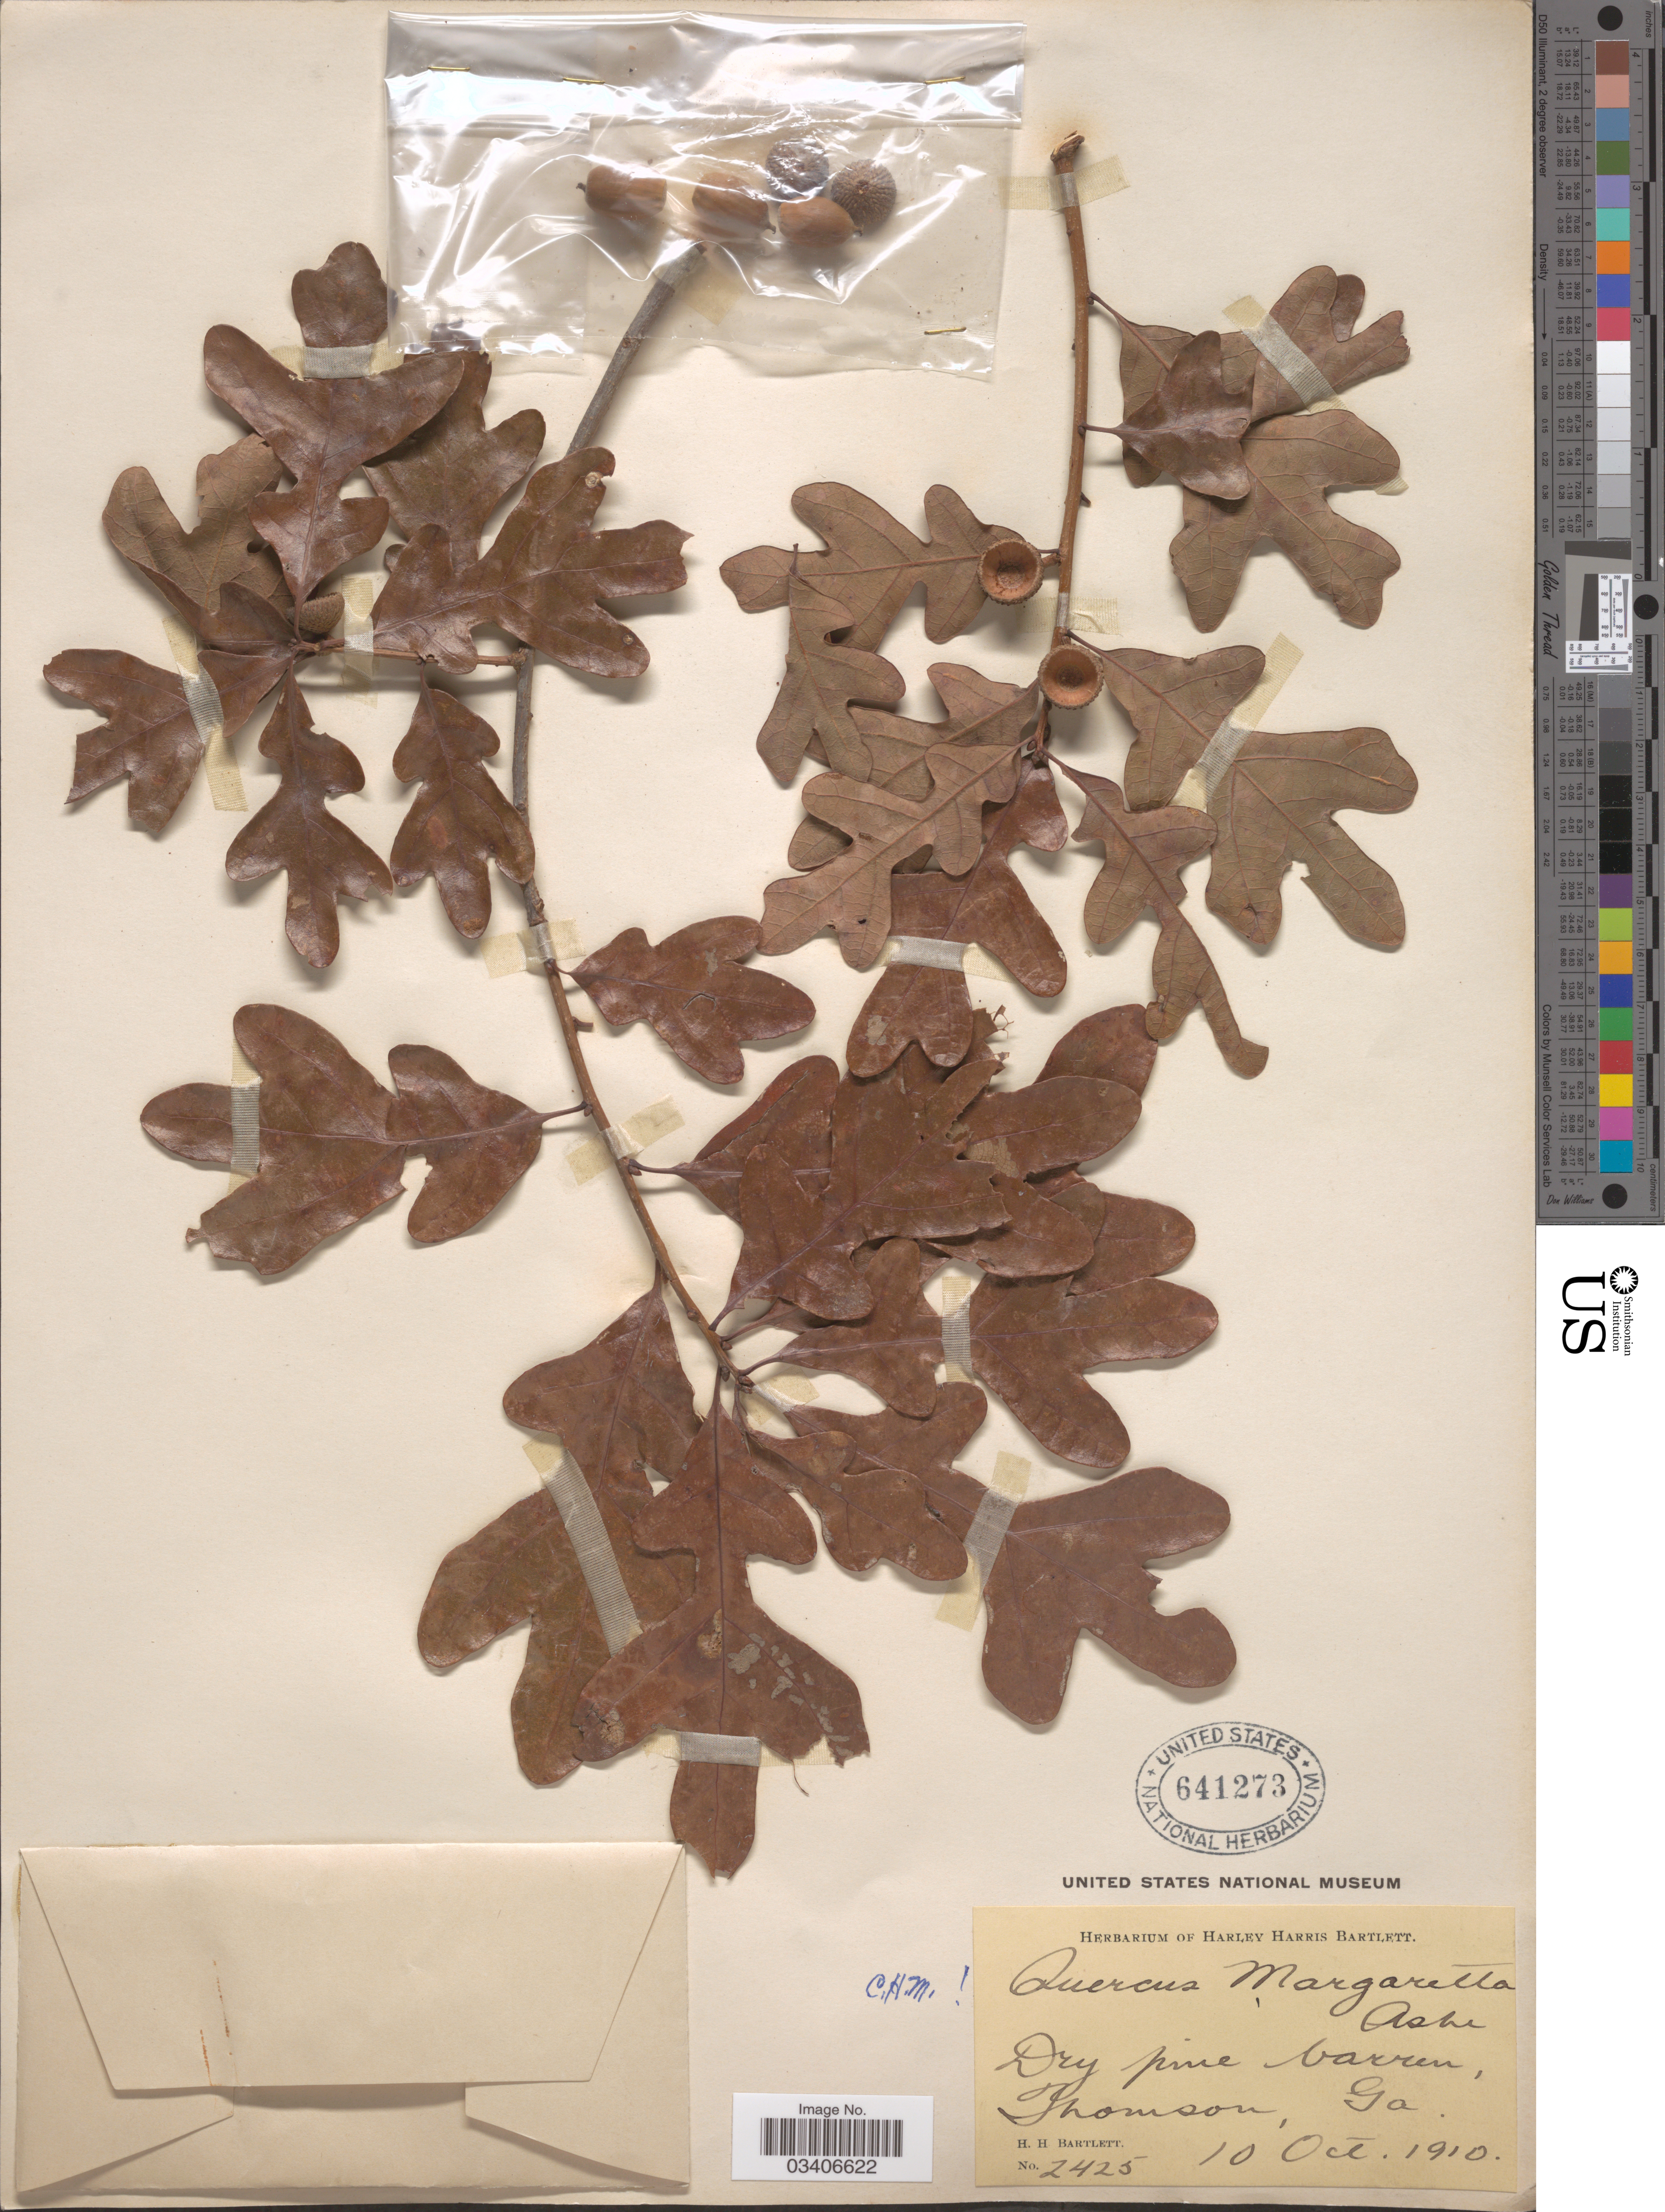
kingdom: Plantae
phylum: Tracheophyta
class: Magnoliopsida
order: Fagales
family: Fagaceae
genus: Quercus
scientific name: Quercus margarettae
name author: Ashe ex Small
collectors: H. H. Bartlett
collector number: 2425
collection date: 1910-10-10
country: United States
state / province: Georgia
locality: Dry pine barren, Thomson.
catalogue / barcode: US 641273